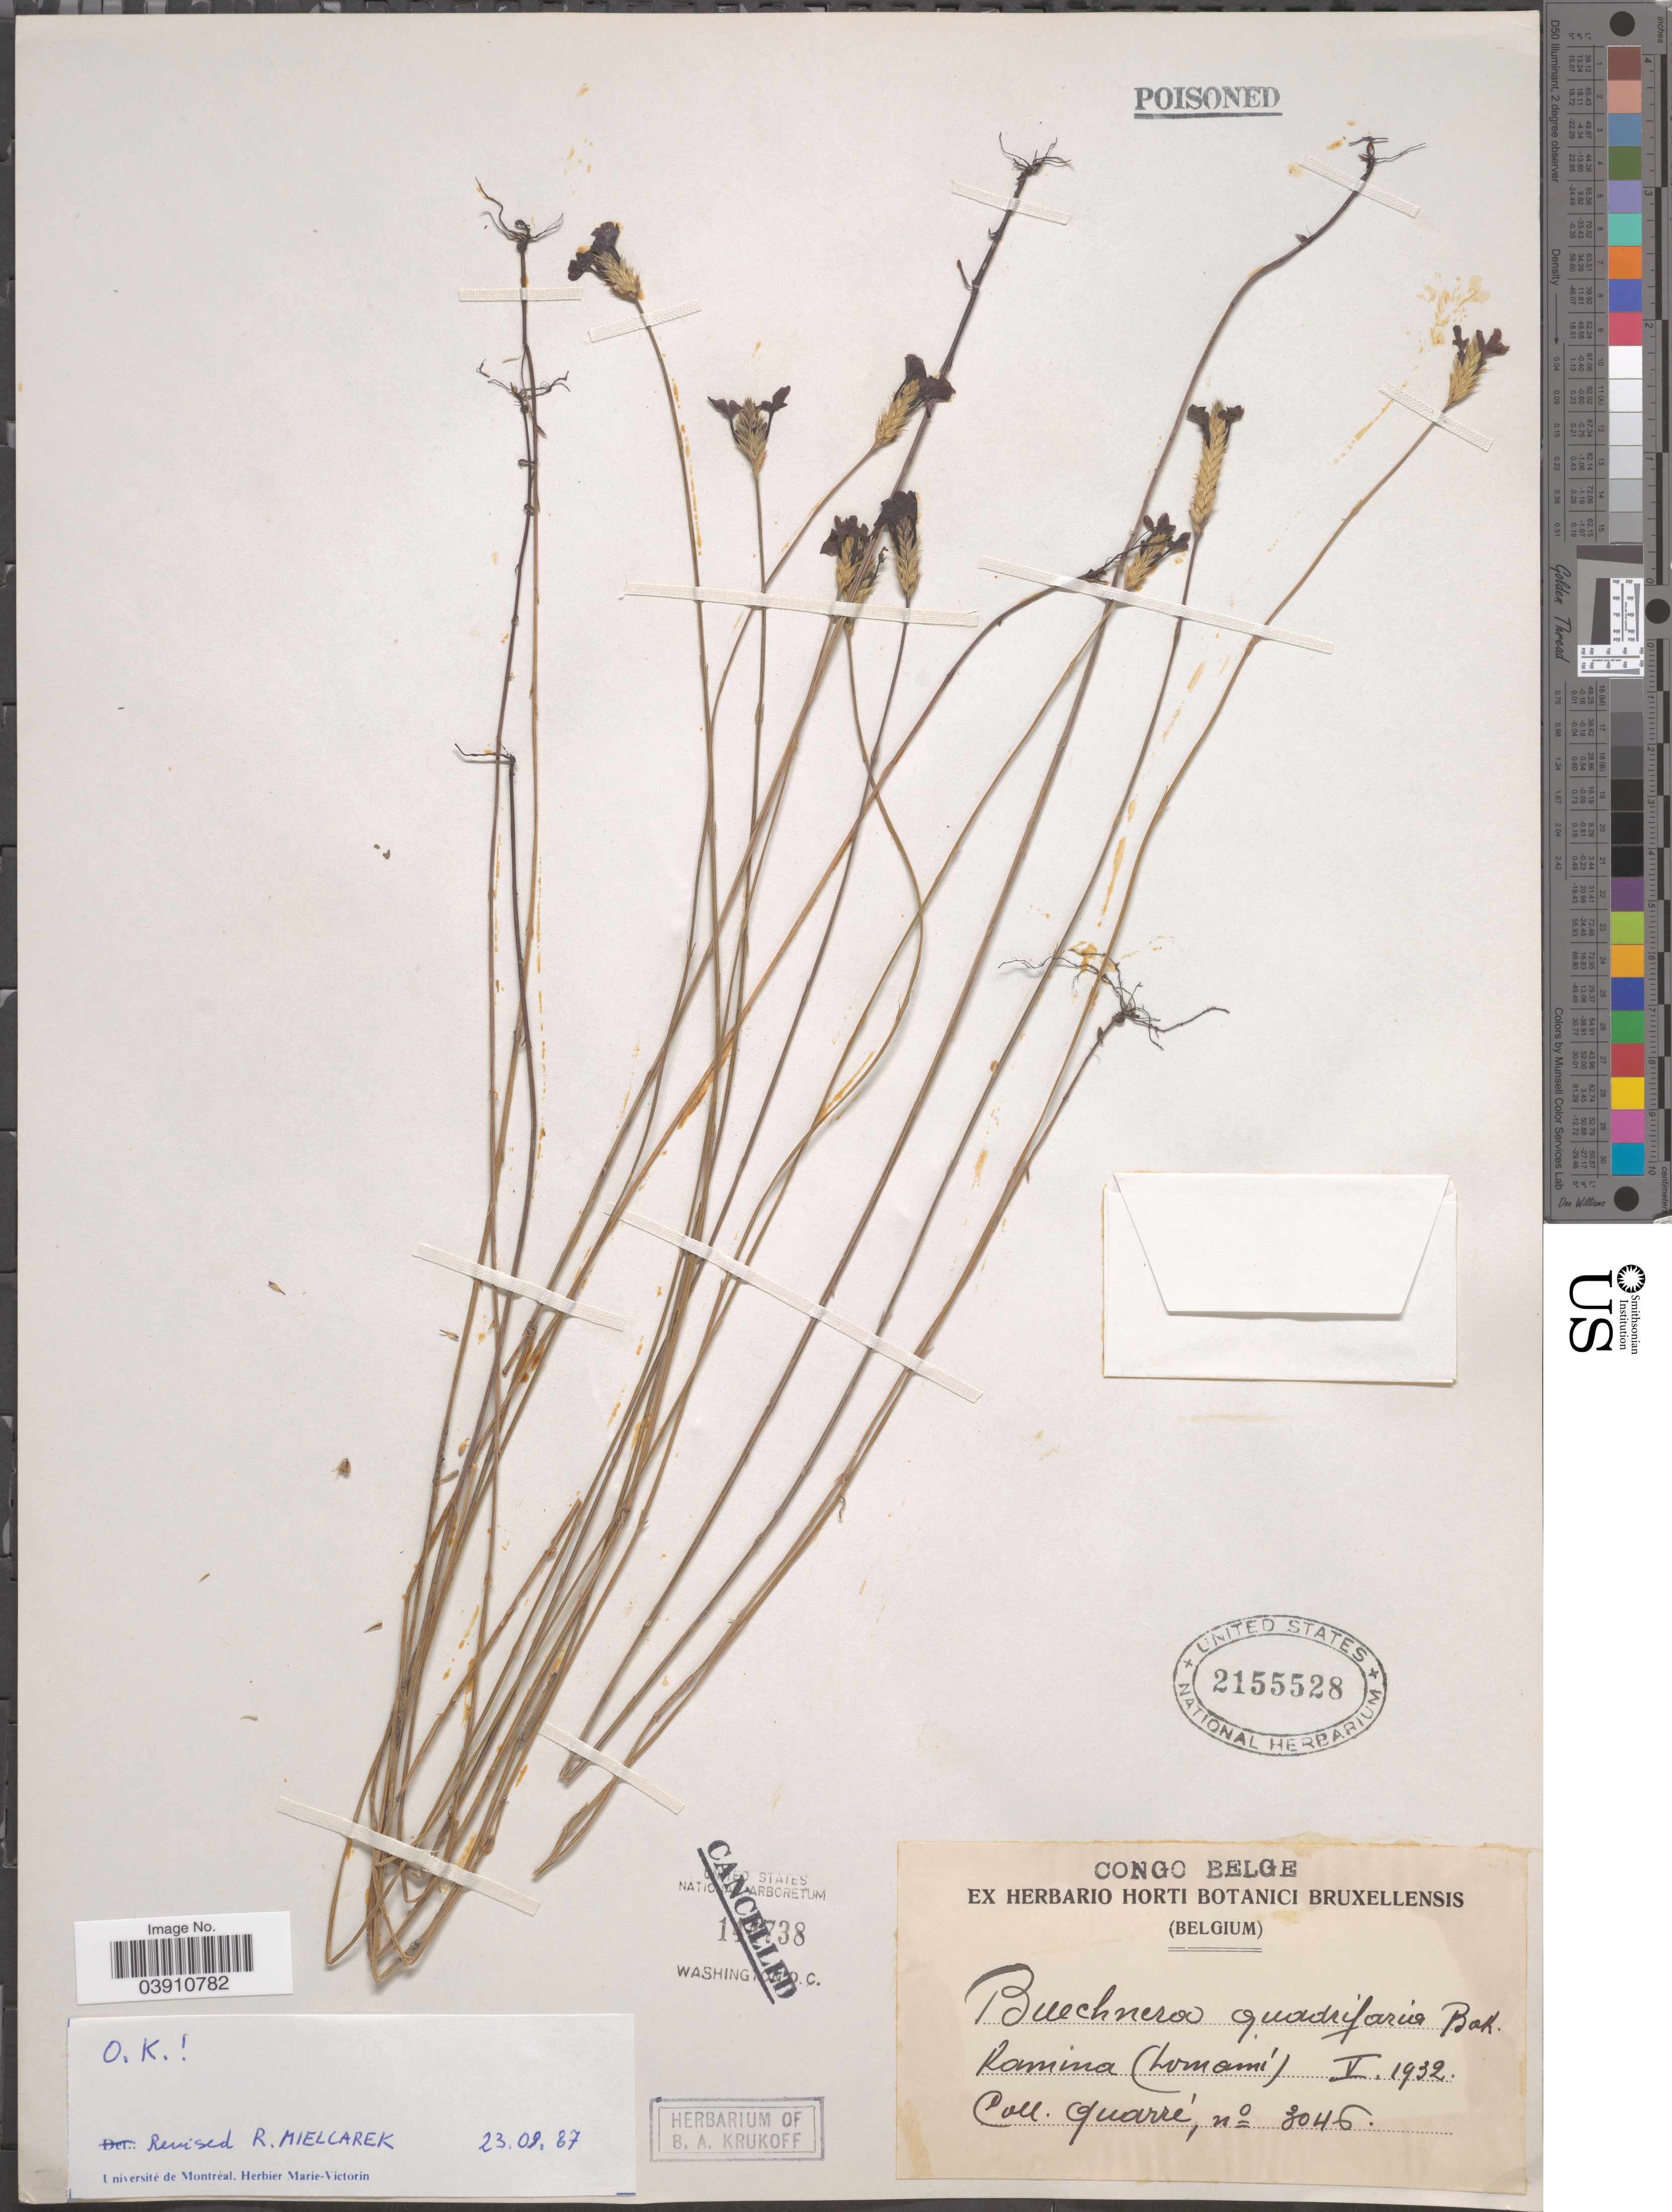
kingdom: Plantae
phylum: Tracheophyta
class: Magnoliopsida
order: Lamiales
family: Orobanchaceae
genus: Buchnera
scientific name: Buchnera quadrifaria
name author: Baker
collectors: -. Quarre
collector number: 3046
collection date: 1932-05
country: Congo, Democratic Republic of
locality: Congo Belge. Ramina (Lomami).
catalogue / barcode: US 2155528